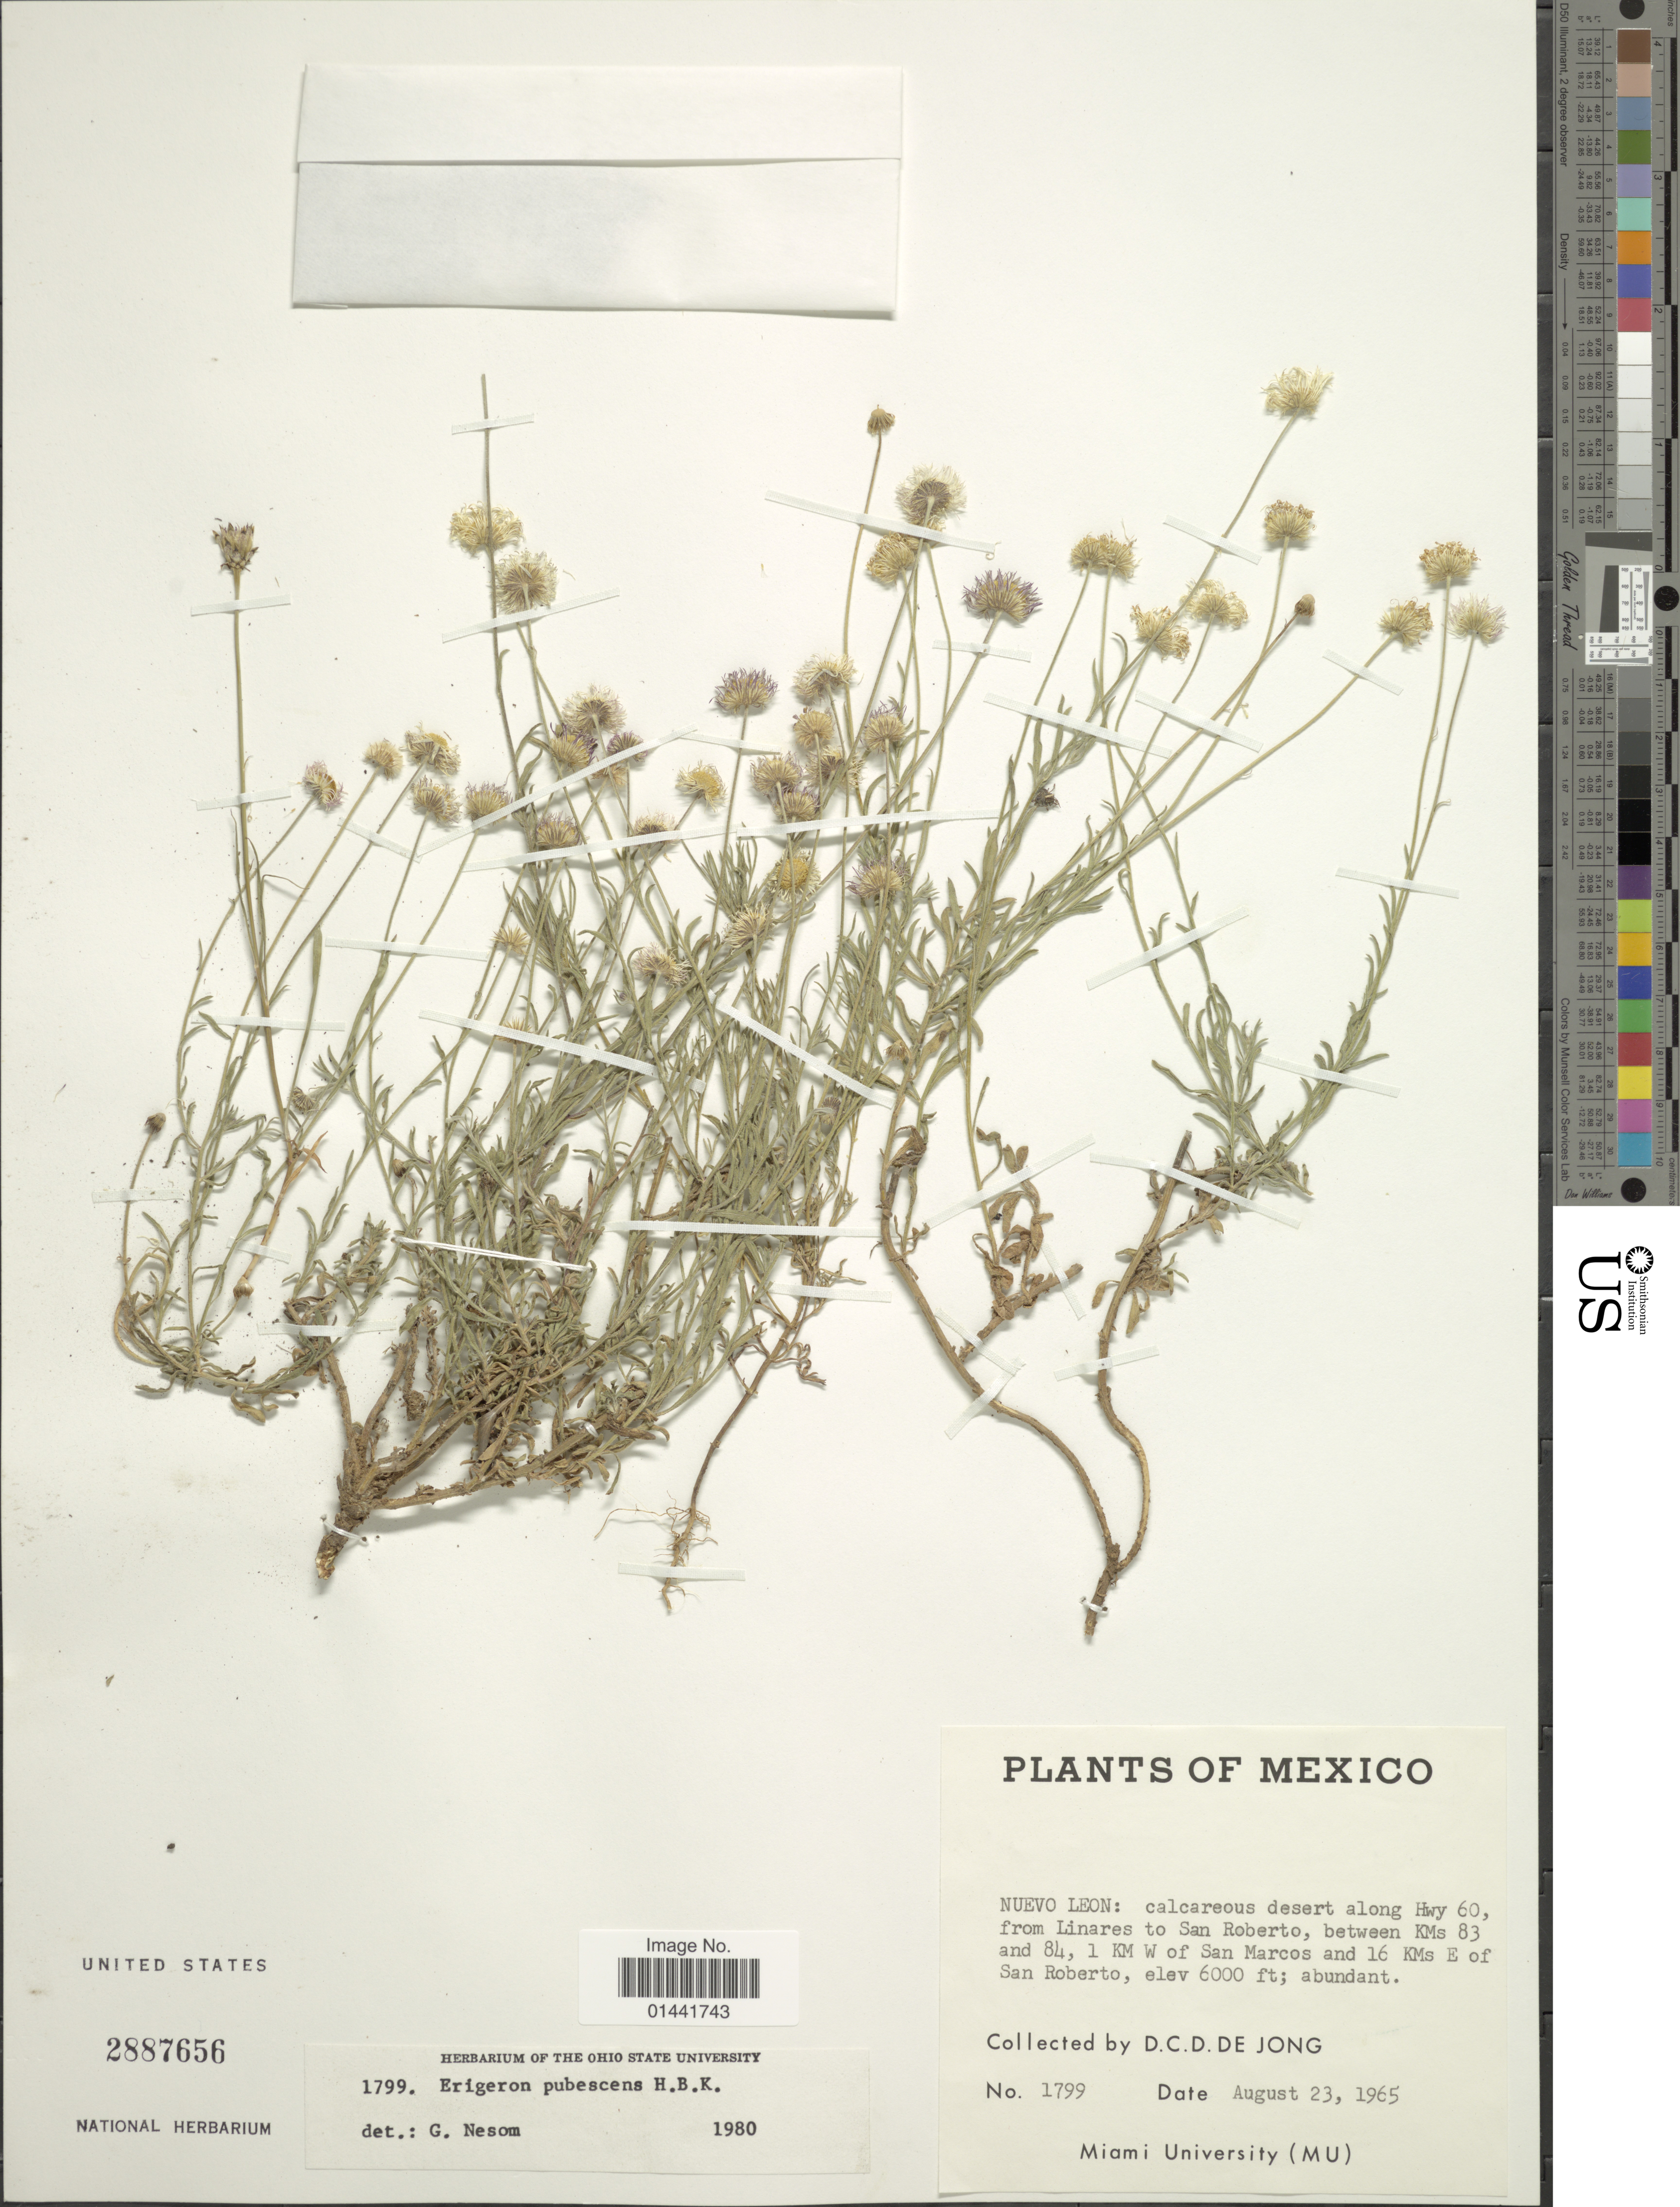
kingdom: Plantae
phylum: Tracheophyta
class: Magnoliopsida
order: Asterales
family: Asteraceae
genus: Erigeron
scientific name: Erigeron pubescens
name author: Kunth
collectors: D. De Jong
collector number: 1799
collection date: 1965-08-23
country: Mexico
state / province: Nuevo León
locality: Calcareous desert along Hwy 60, from Lianers to San Roberto, between KMs 83 and 84, 1 KM W of San Marcos and 16 KMs E of San Roberto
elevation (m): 1829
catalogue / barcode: US 2887656